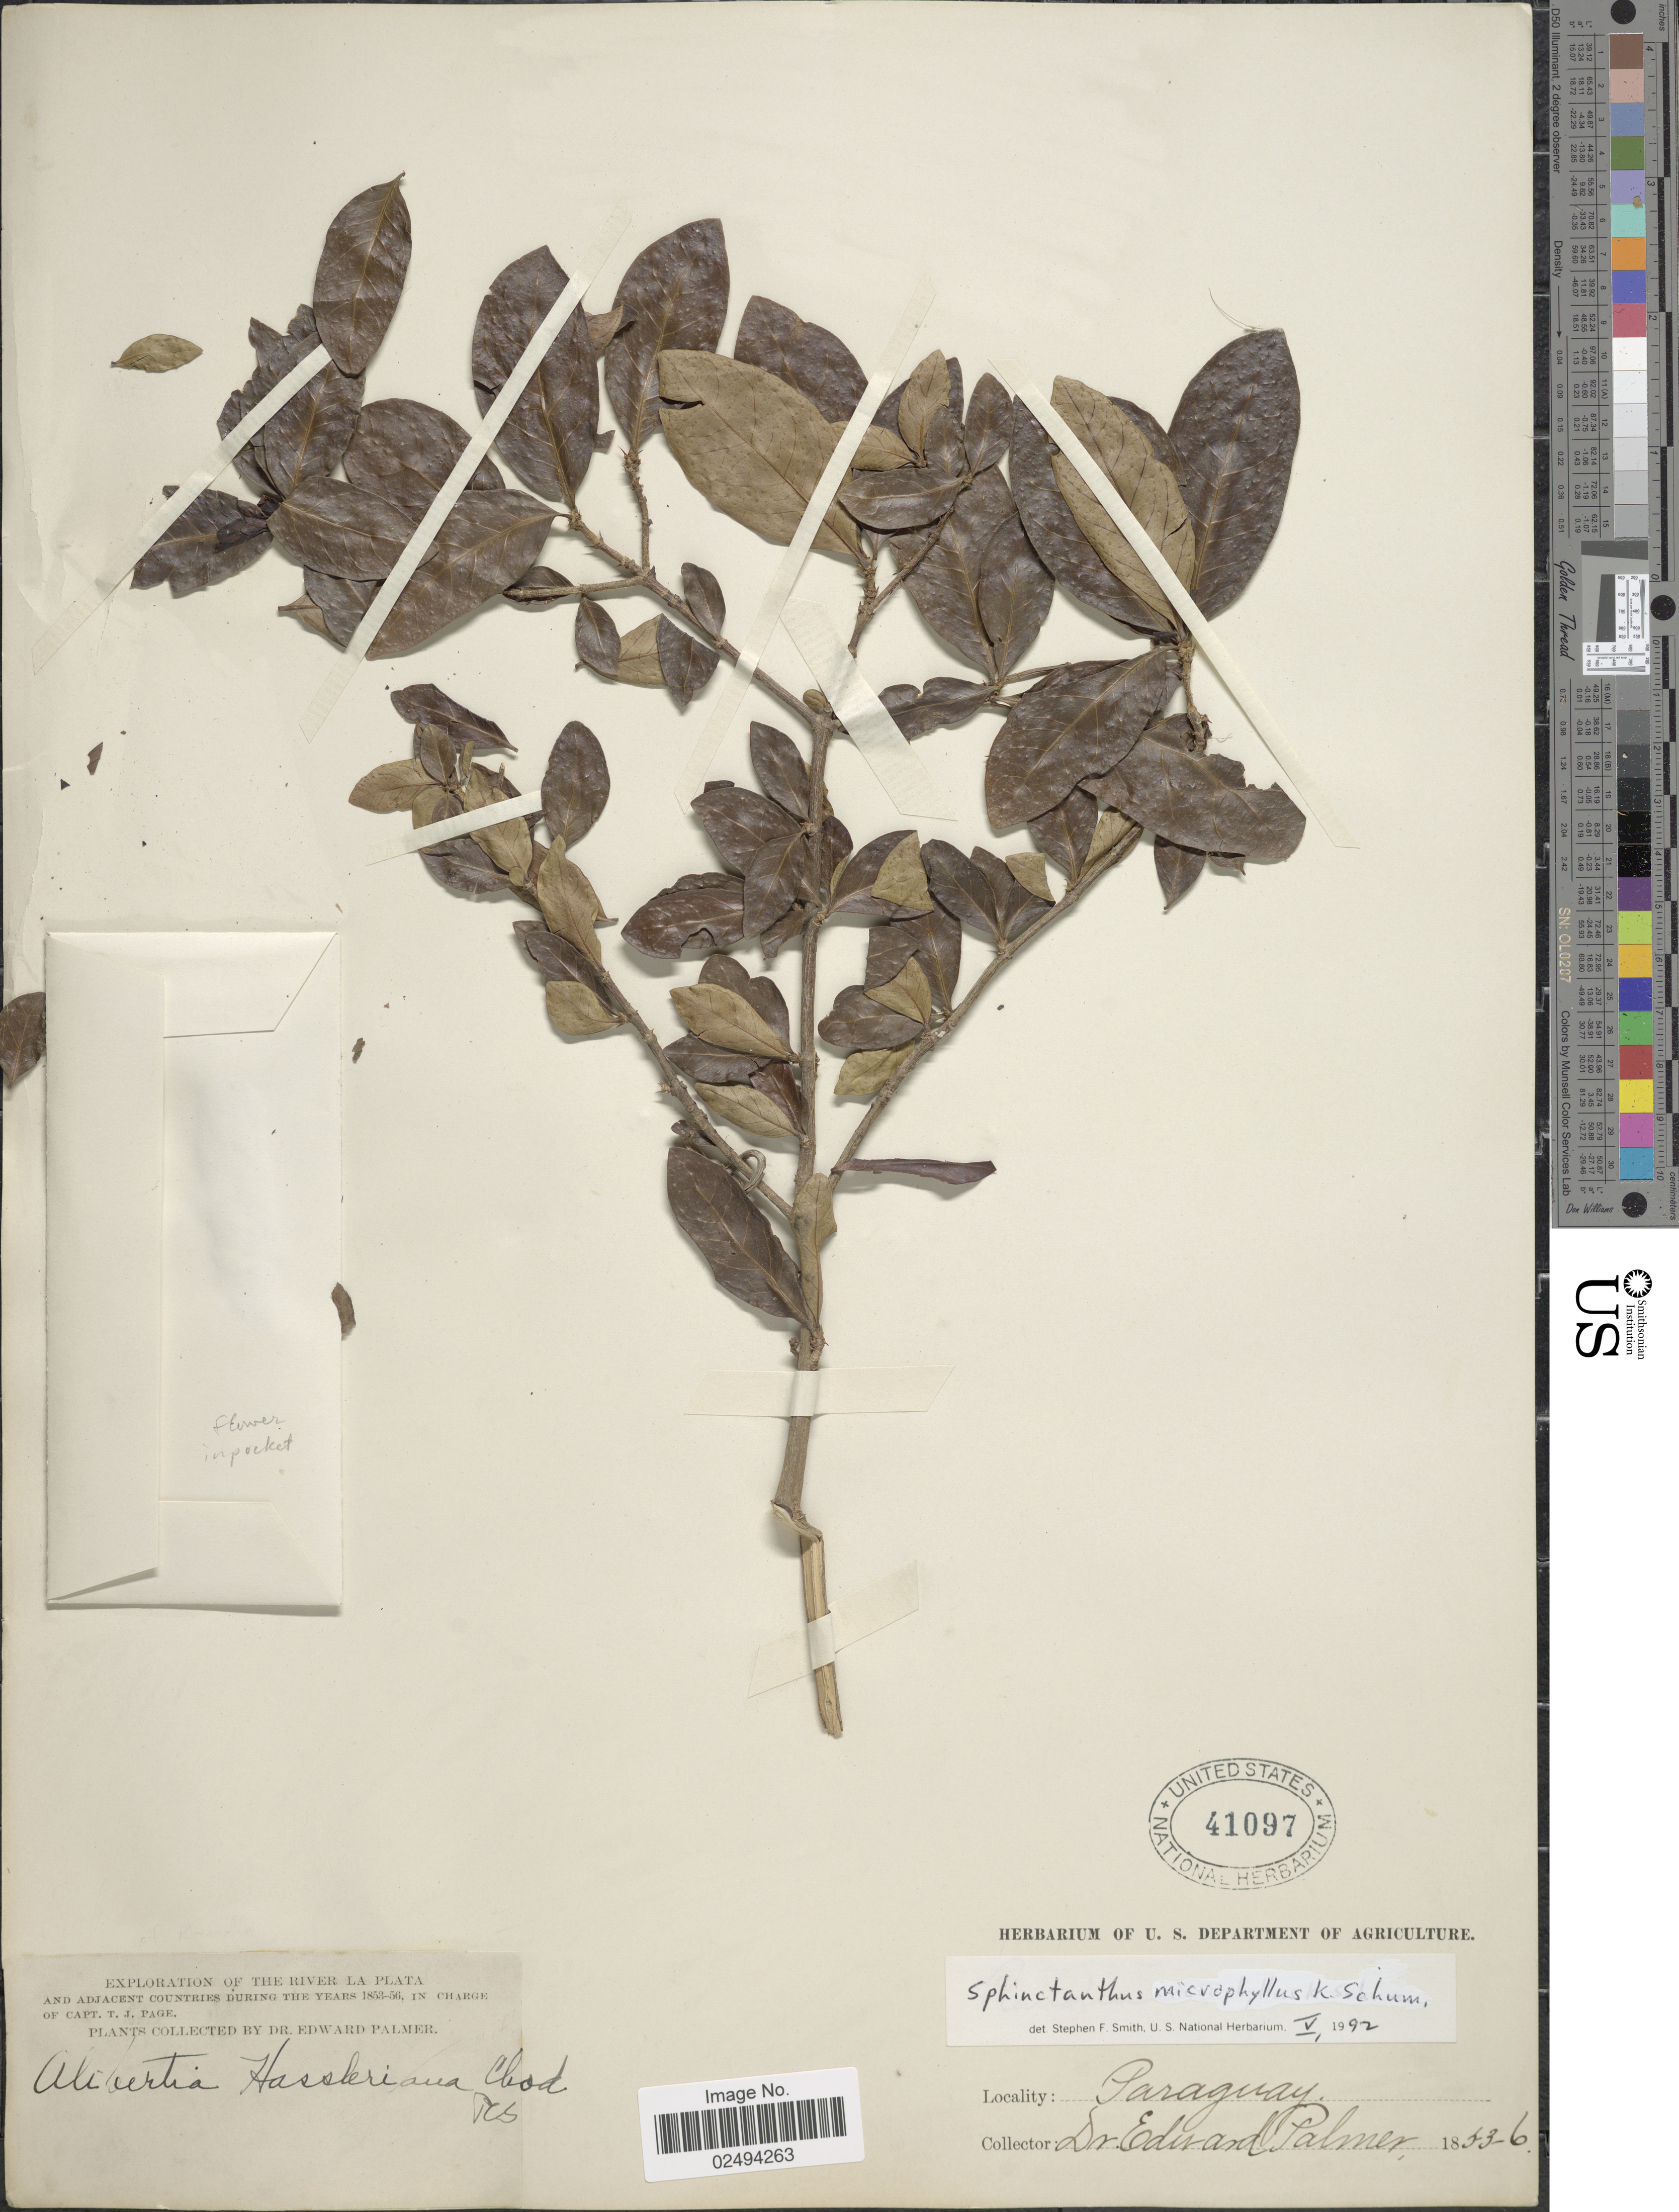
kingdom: Plantae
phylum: Tracheophyta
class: Magnoliopsida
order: Gentianales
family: Rubiaceae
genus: Sphinctanthus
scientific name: Sphinctanthus microphyllus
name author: K. Schum.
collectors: E. Palmer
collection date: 1853/1856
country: Paraguay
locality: The River La Plata and Adjacent Countries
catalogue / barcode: US 41097